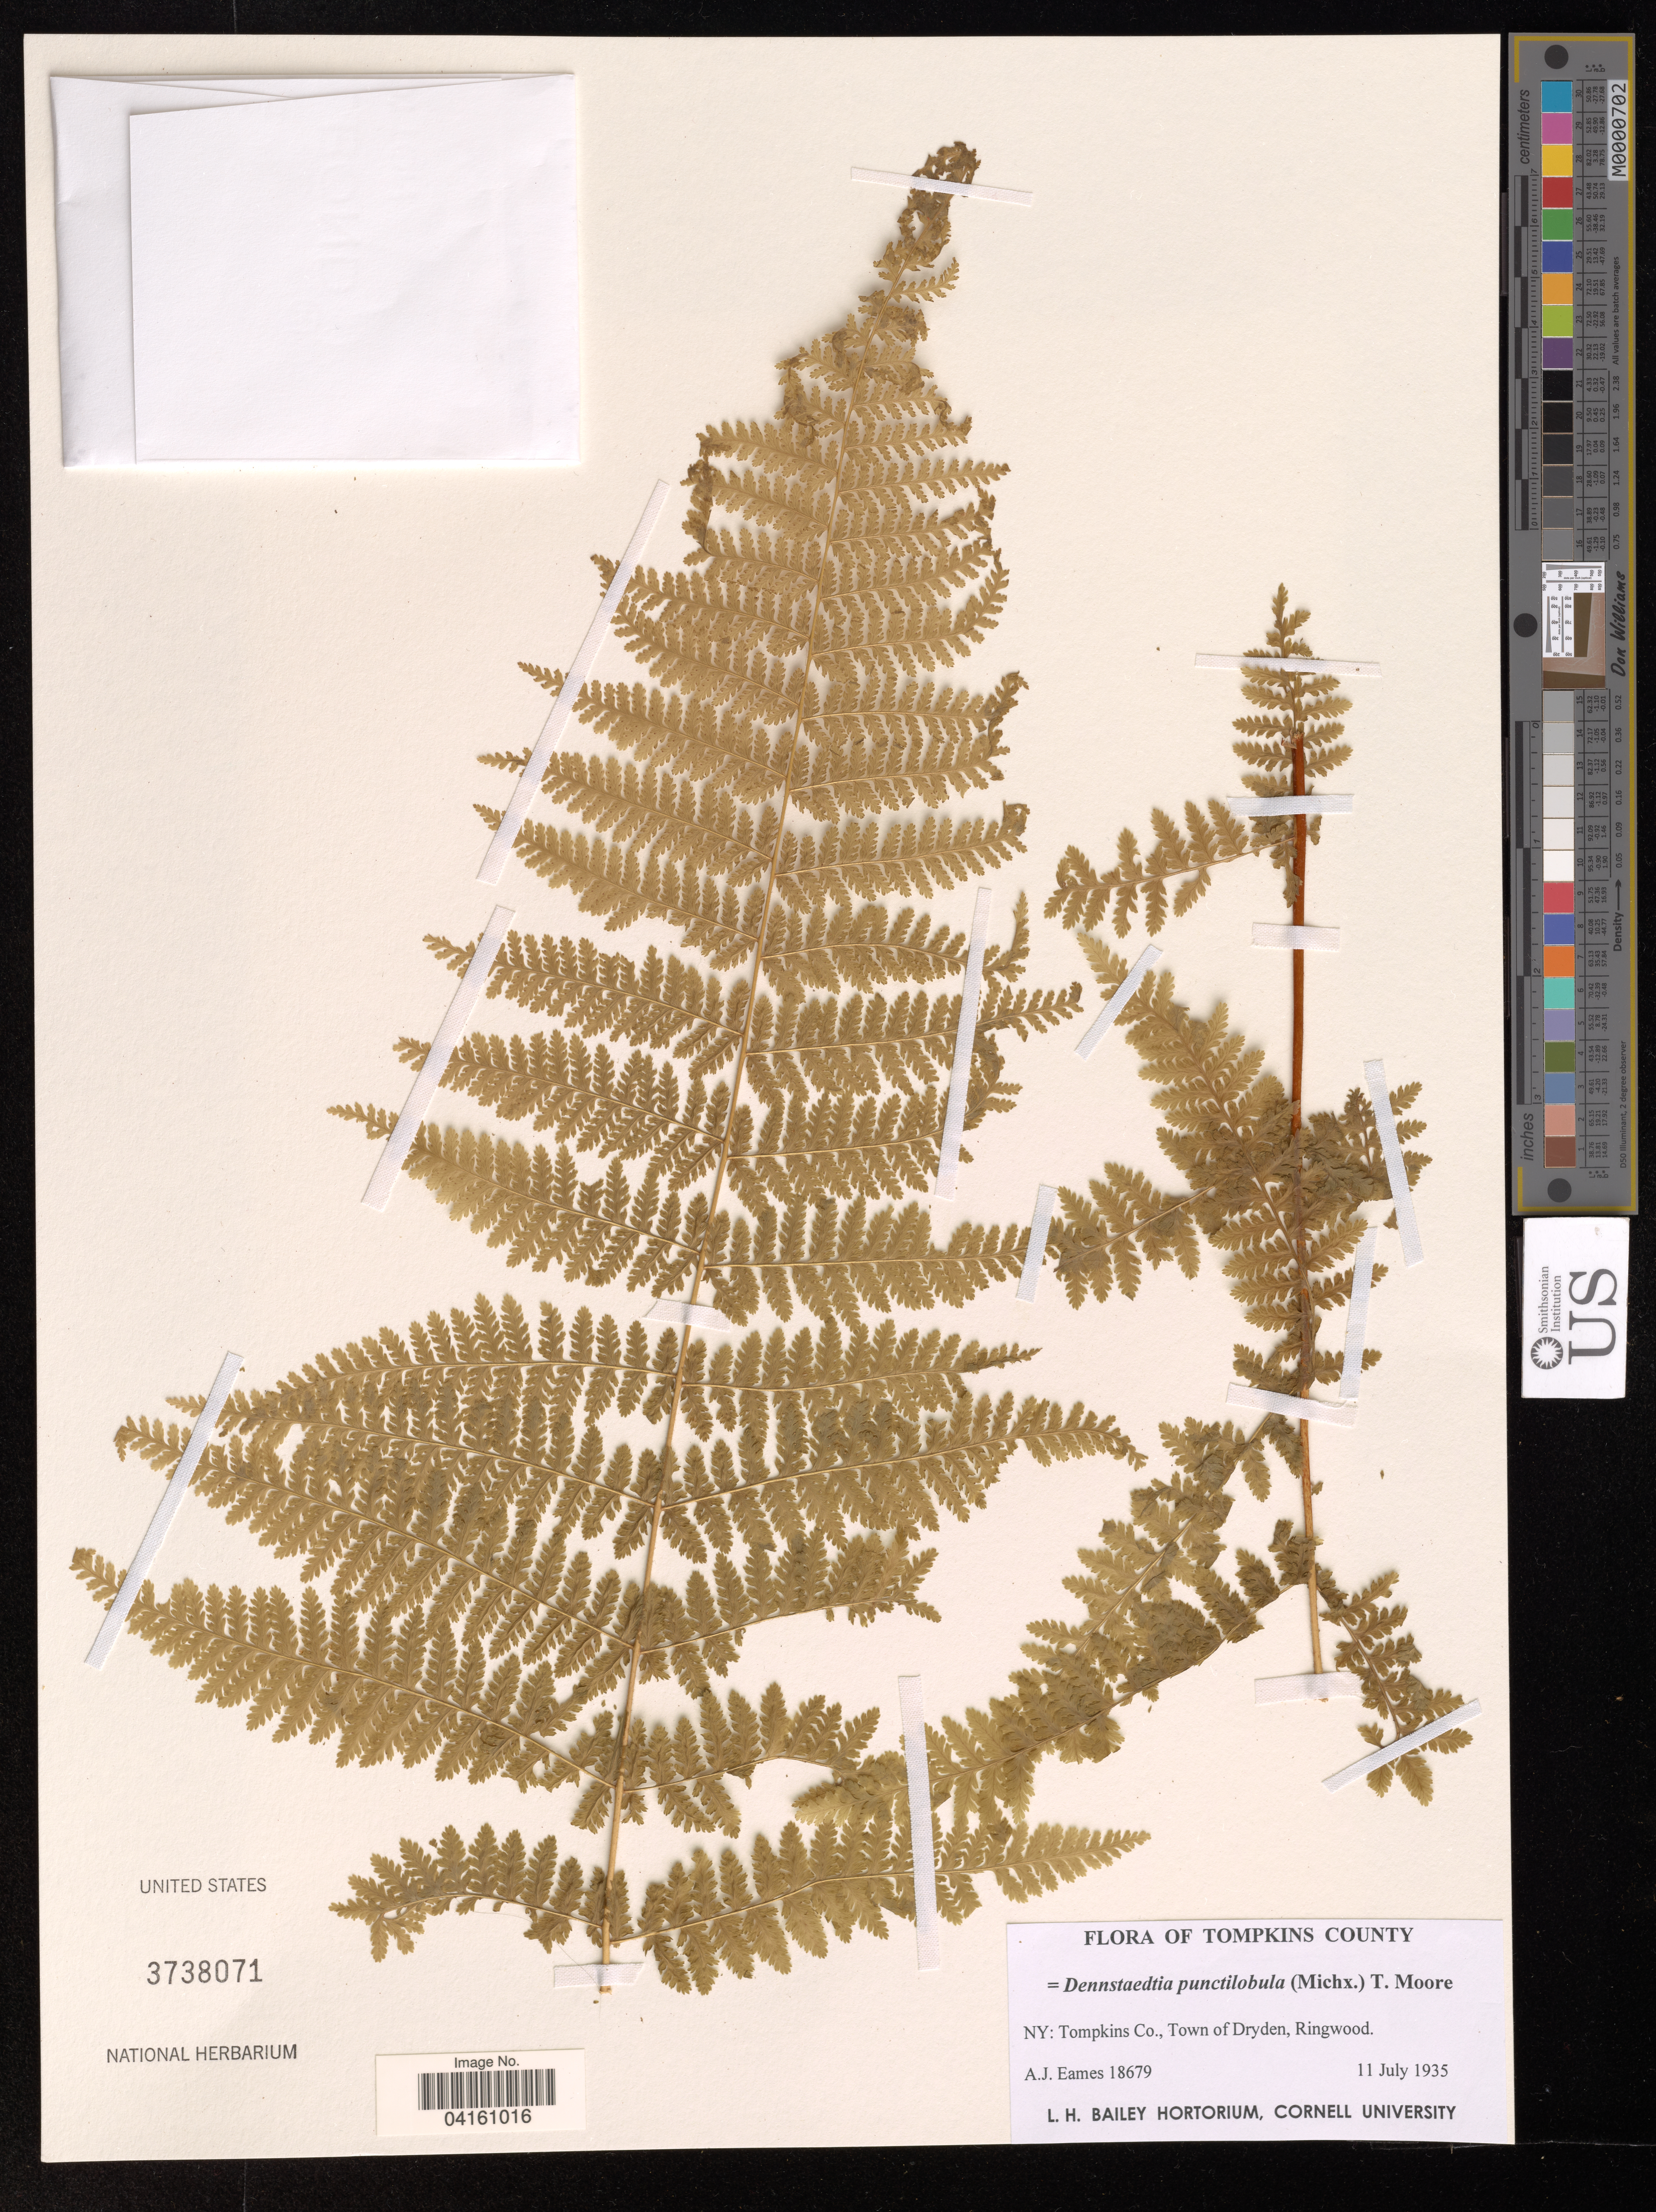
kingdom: Plantae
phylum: Tracheophyta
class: Polypodiopsida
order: Polypodiales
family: Dennstaedtiaceae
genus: Dennstaedtia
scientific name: Dennstaedtia punctilobula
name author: (Michx.) T. Moore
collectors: A. J. Eames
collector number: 18679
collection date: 1935-07-11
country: United States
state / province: New York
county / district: Tompkins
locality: Tompkins Co., Town of Dryden, Ringwood.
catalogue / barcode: US 3738071